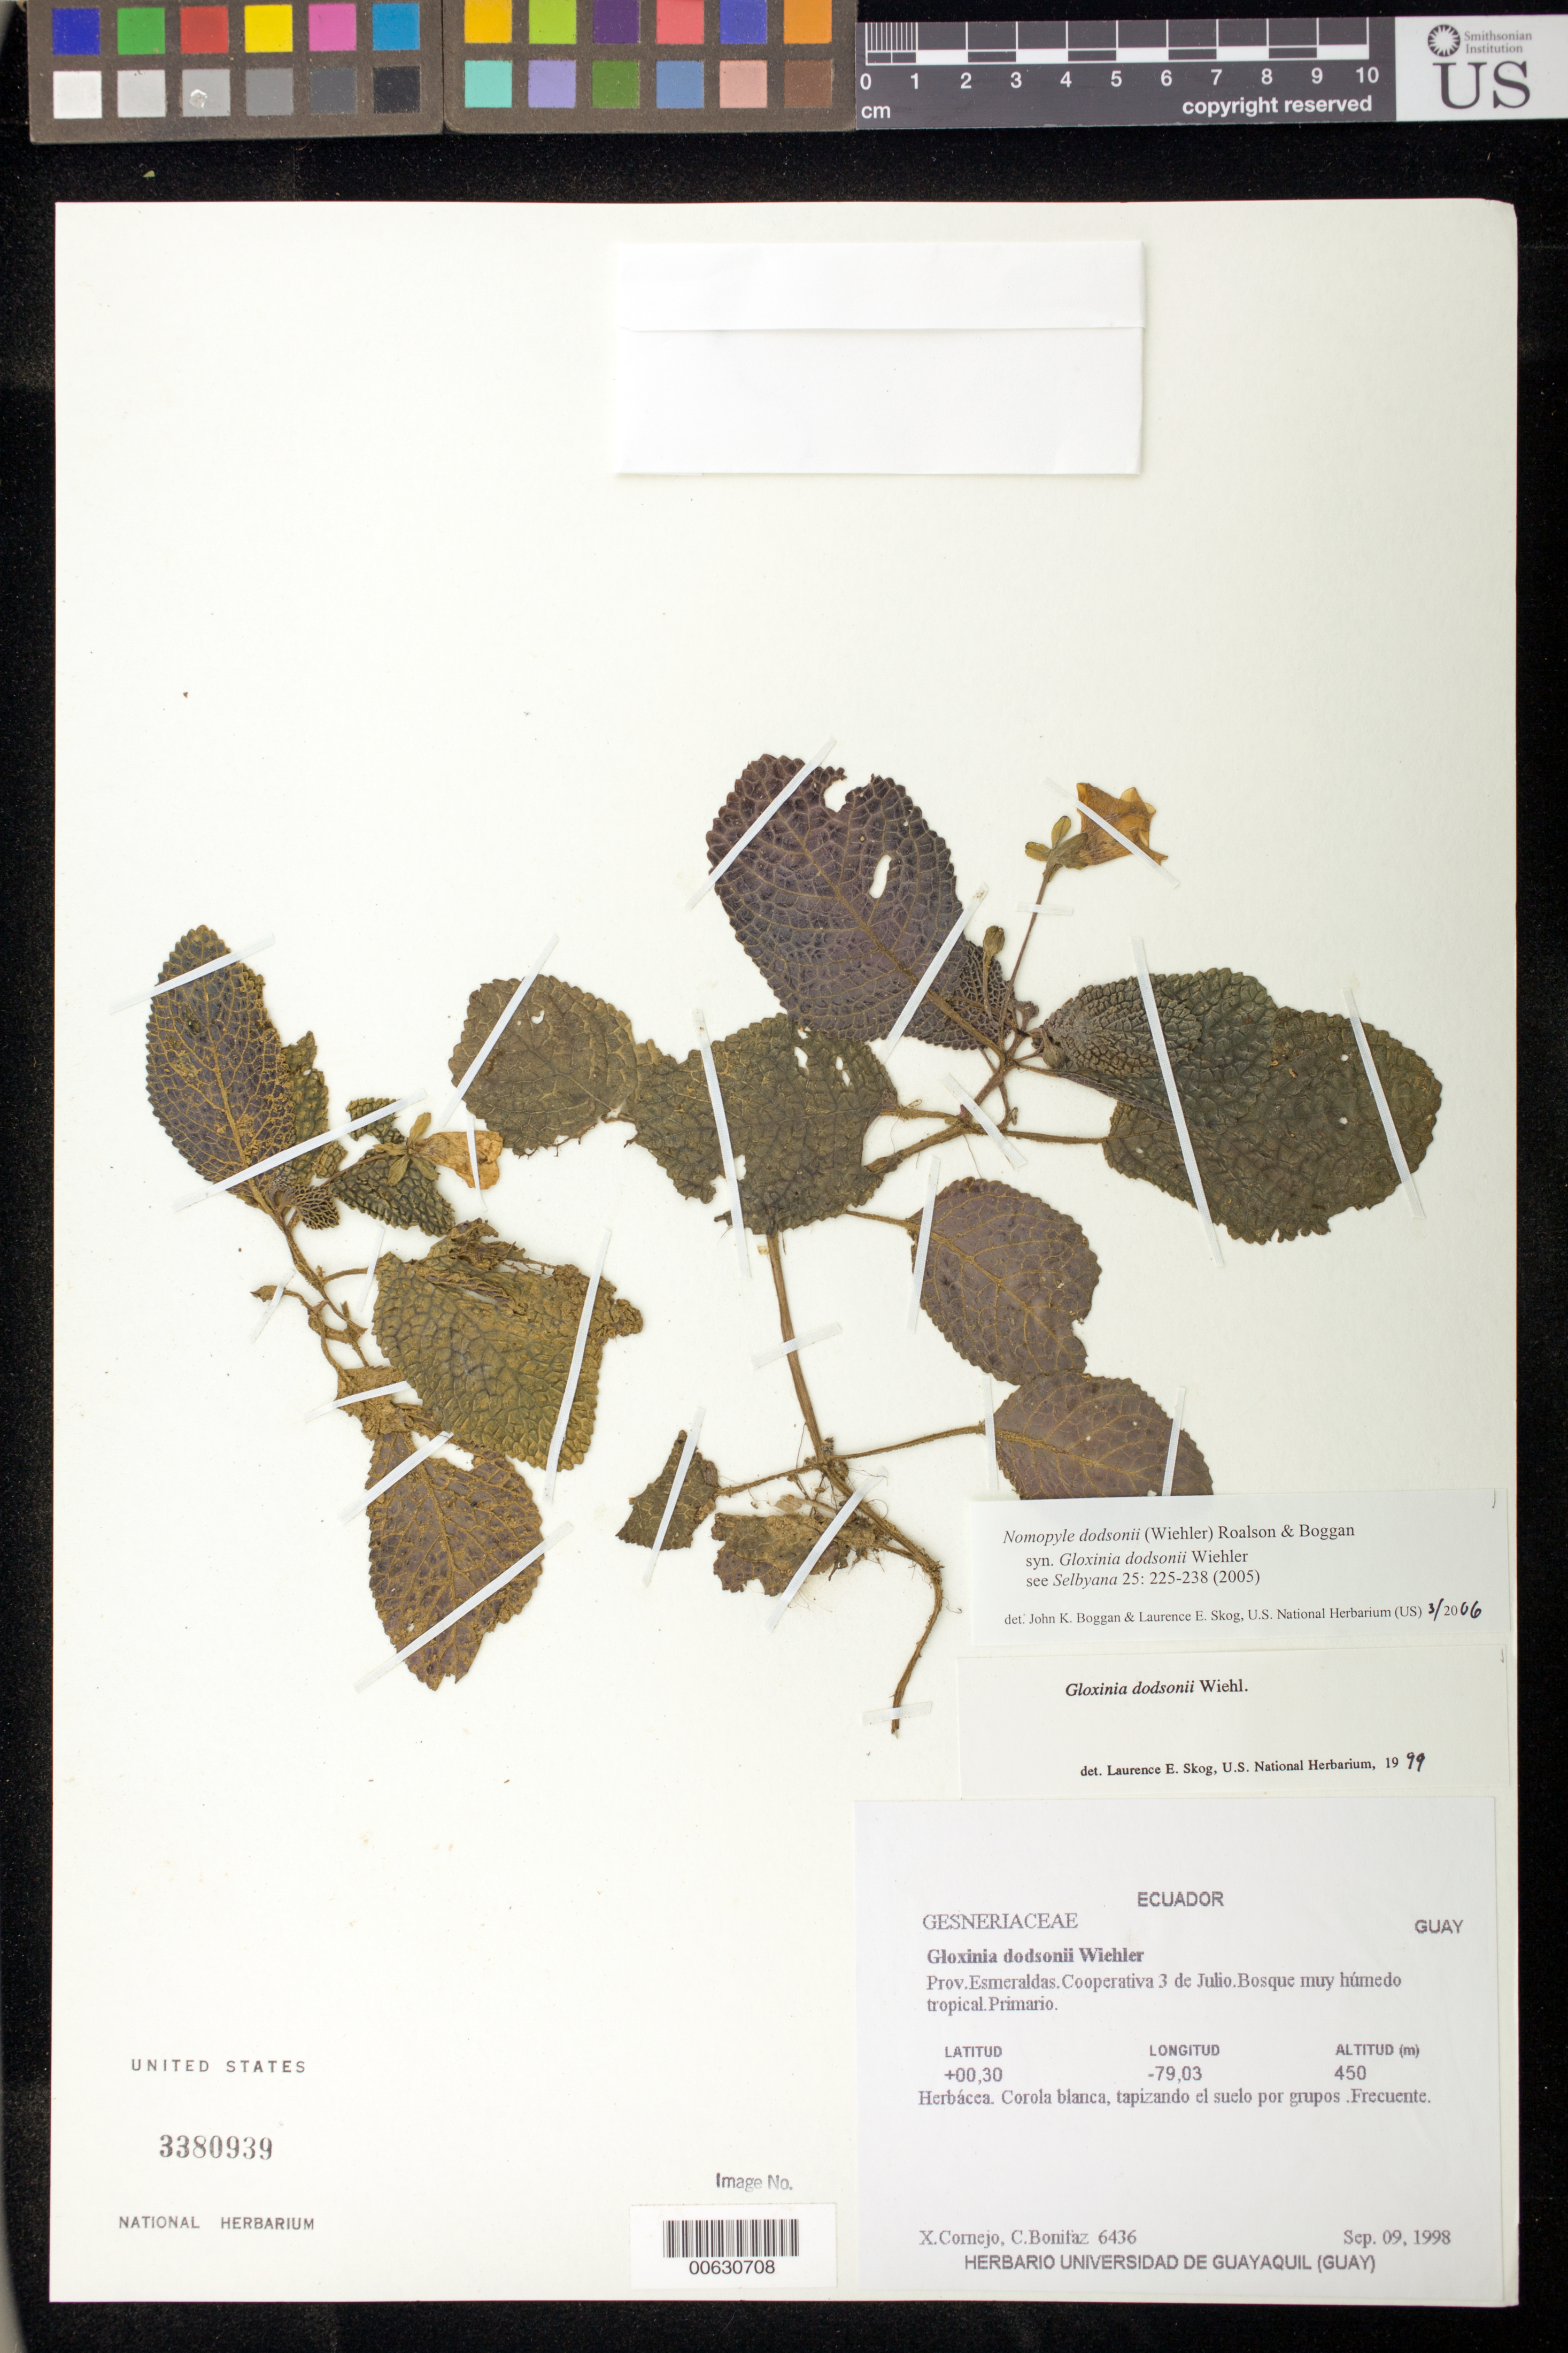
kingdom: Plantae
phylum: Tracheophyta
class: Magnoliopsida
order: Lamiales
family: Gesneriaceae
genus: Nomopyle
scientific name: Nomopyle dodsonii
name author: (Wiehler) Roalson & Boggan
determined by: Boggan, J. K.; Skog, L. E.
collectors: X. F. Cornejo & C. Bonifaz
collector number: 6436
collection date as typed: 09 Sep 1998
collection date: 1998-09-09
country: Ecuador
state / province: Esmeraldas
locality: Cooperativa 3 de Julio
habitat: Bosque muy húmedo tropical; primario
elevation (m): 450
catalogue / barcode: US 3380939